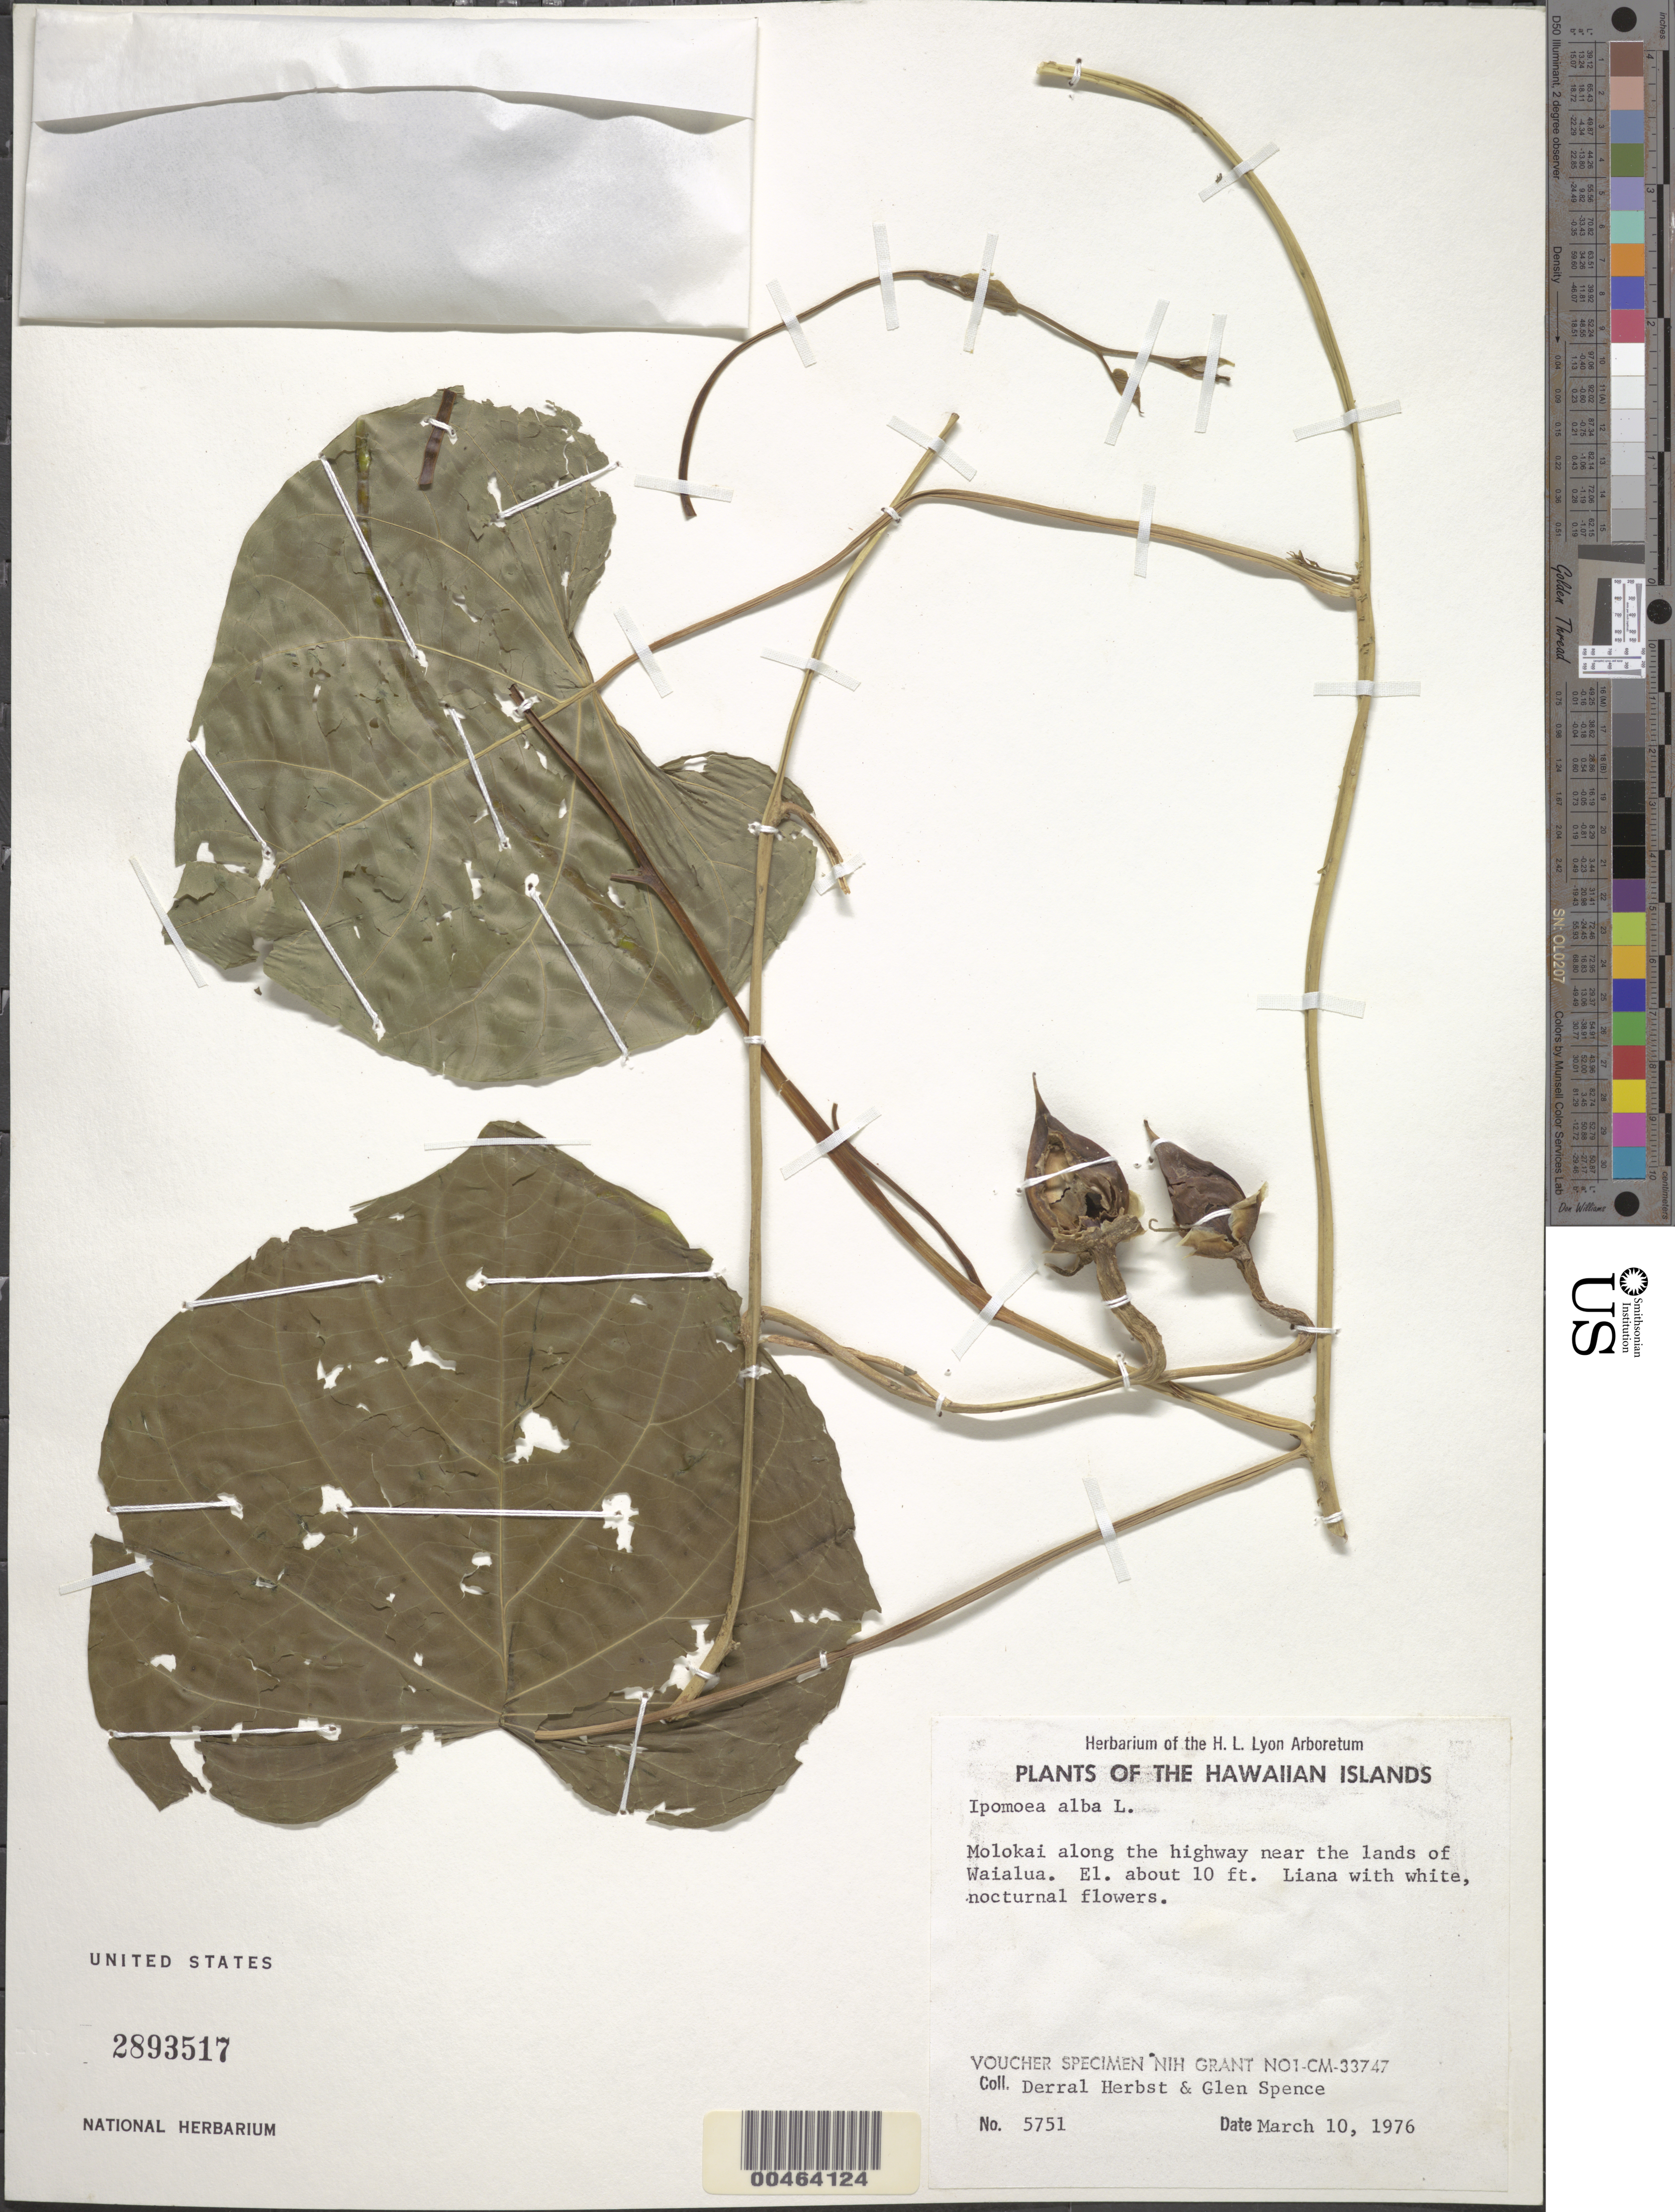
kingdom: Plantae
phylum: Tracheophyta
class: Magnoliopsida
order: Solanales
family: Convolvulaceae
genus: Ipomoea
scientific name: Ipomoea alba L.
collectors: D. R. Herbst & G. Spence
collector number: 5751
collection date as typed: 10 Mar 1976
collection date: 1976-03-10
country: United States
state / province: Hawaii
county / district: Maui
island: Moloka'i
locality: along the highway near the lands of Waialua.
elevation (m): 3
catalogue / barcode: US 2893517